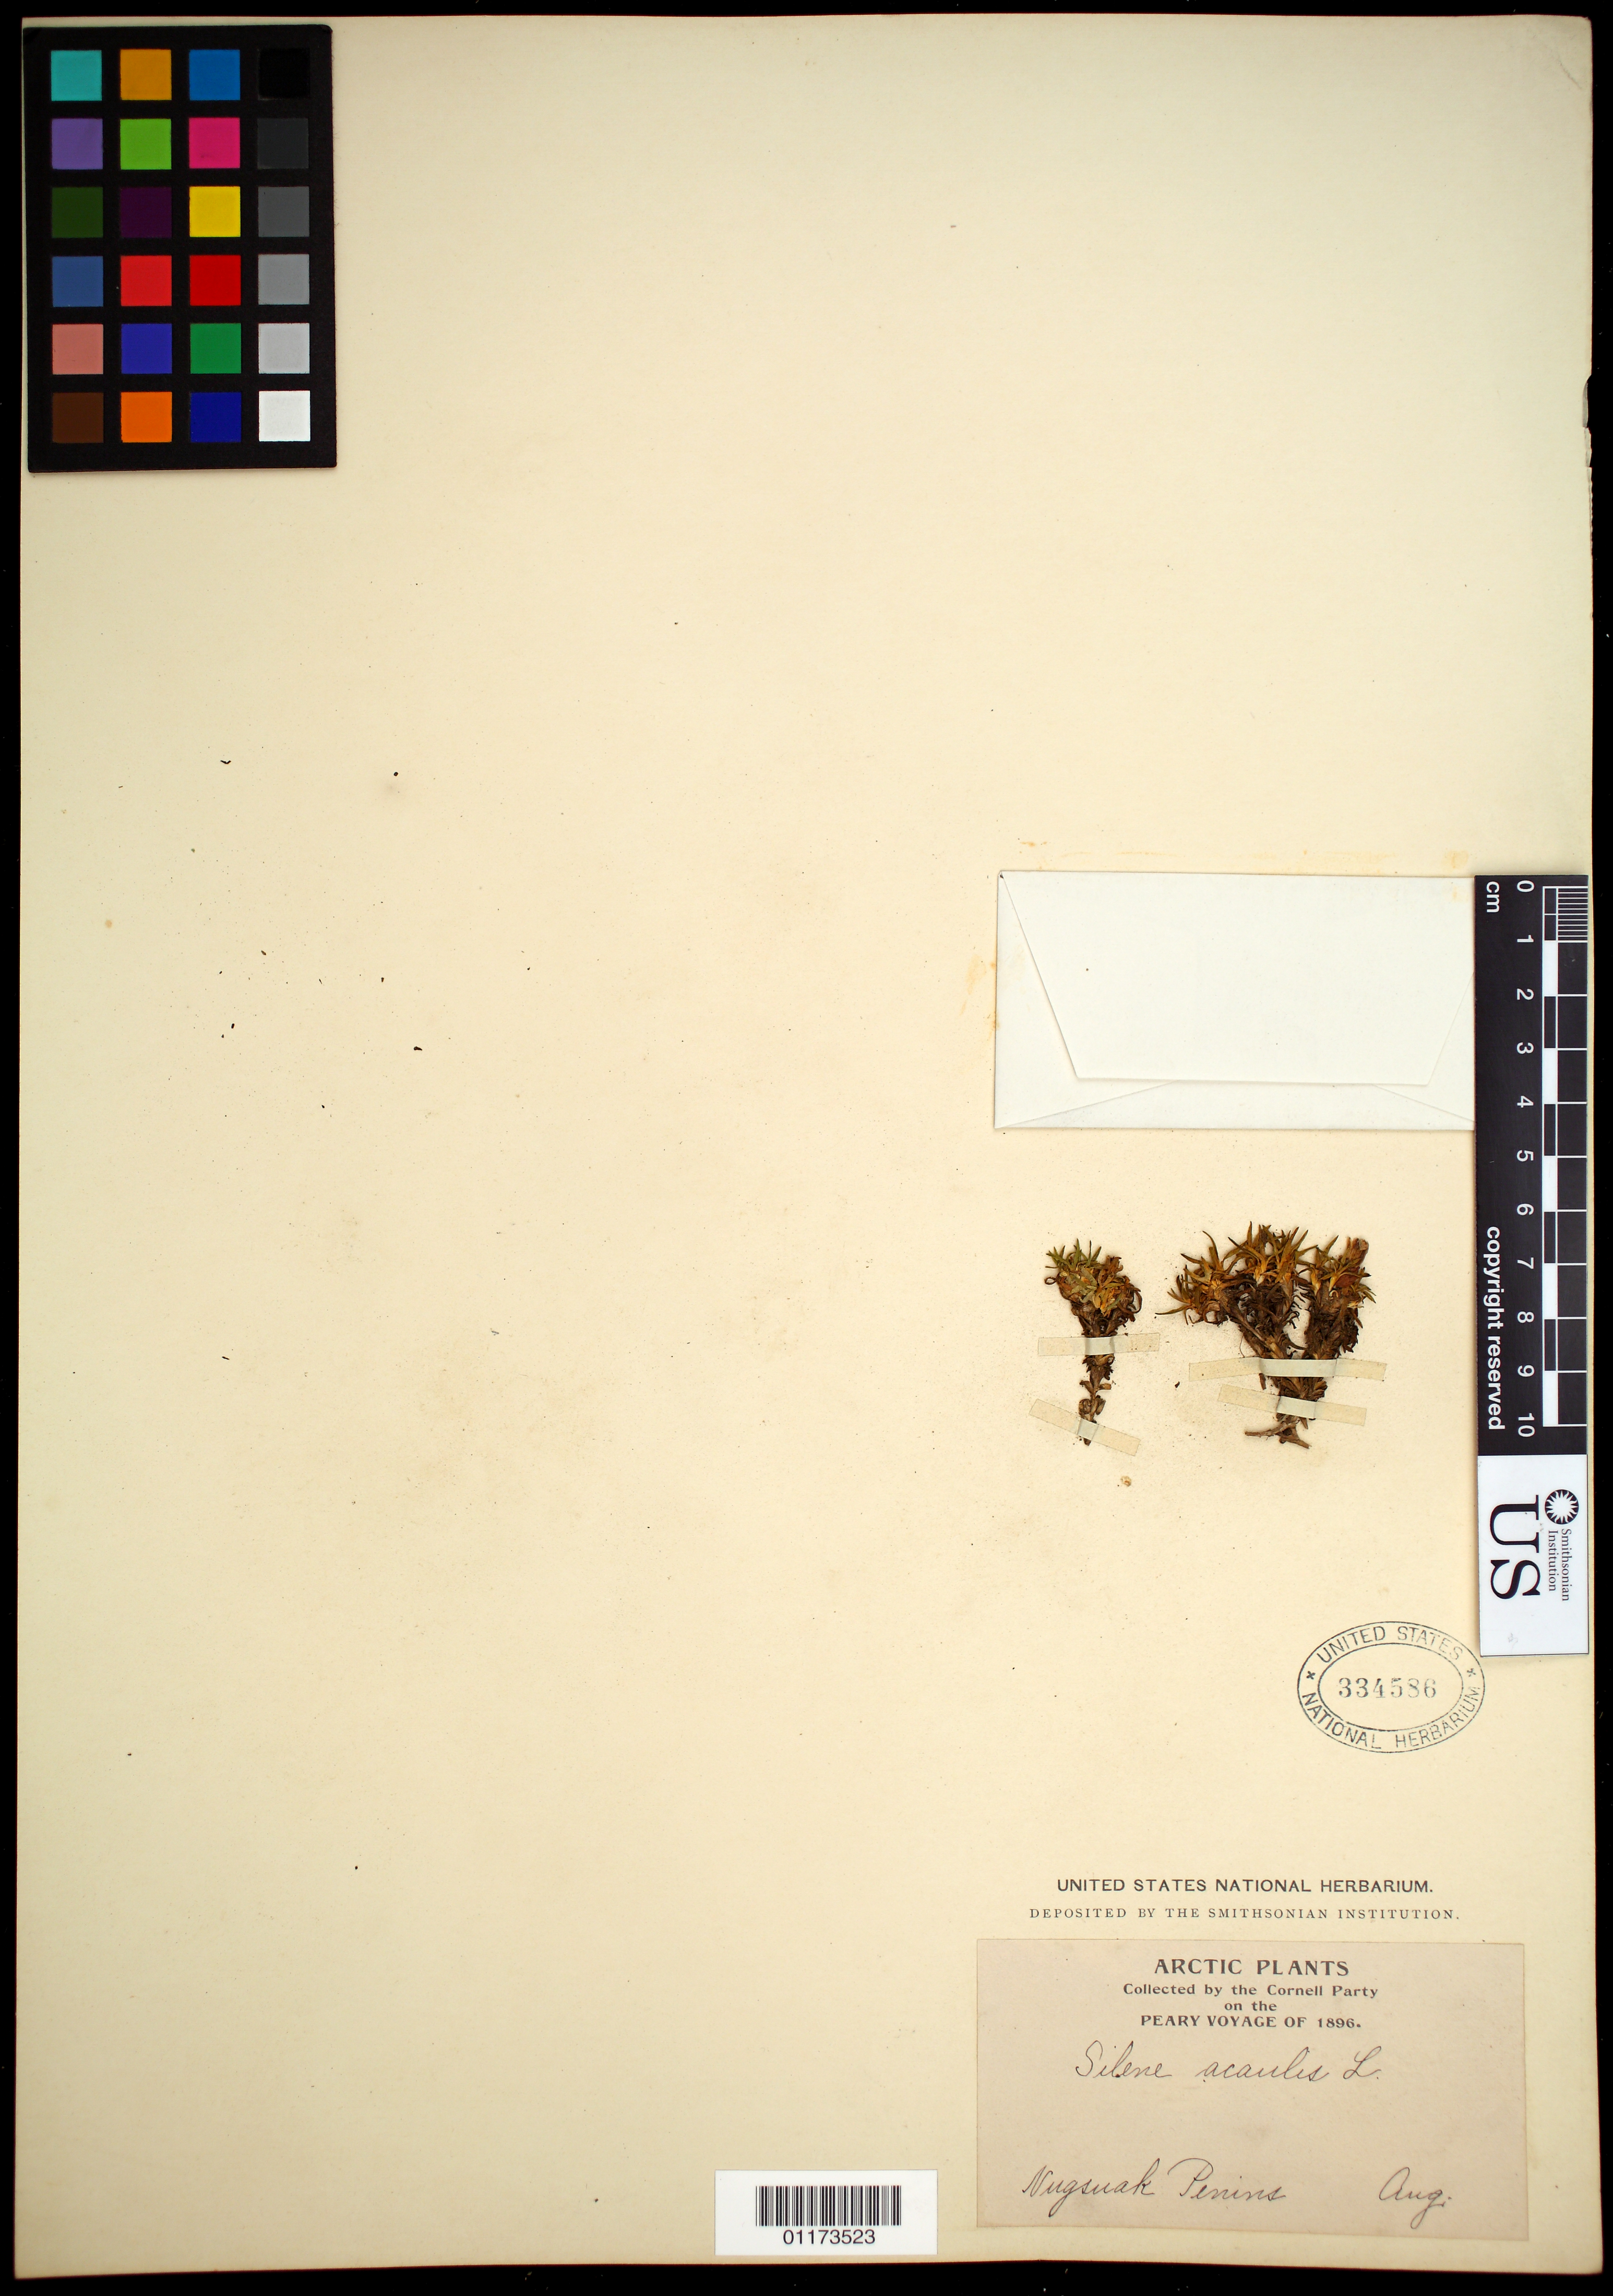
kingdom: Plantae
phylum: Tracheophyta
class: Magnoliopsida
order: Caryophyllales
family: Caryophyllaceae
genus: Silene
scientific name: Silene acaulis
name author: (L.) Jacq.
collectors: Cornell Party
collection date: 1896-08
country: Greenland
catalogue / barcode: US 334586